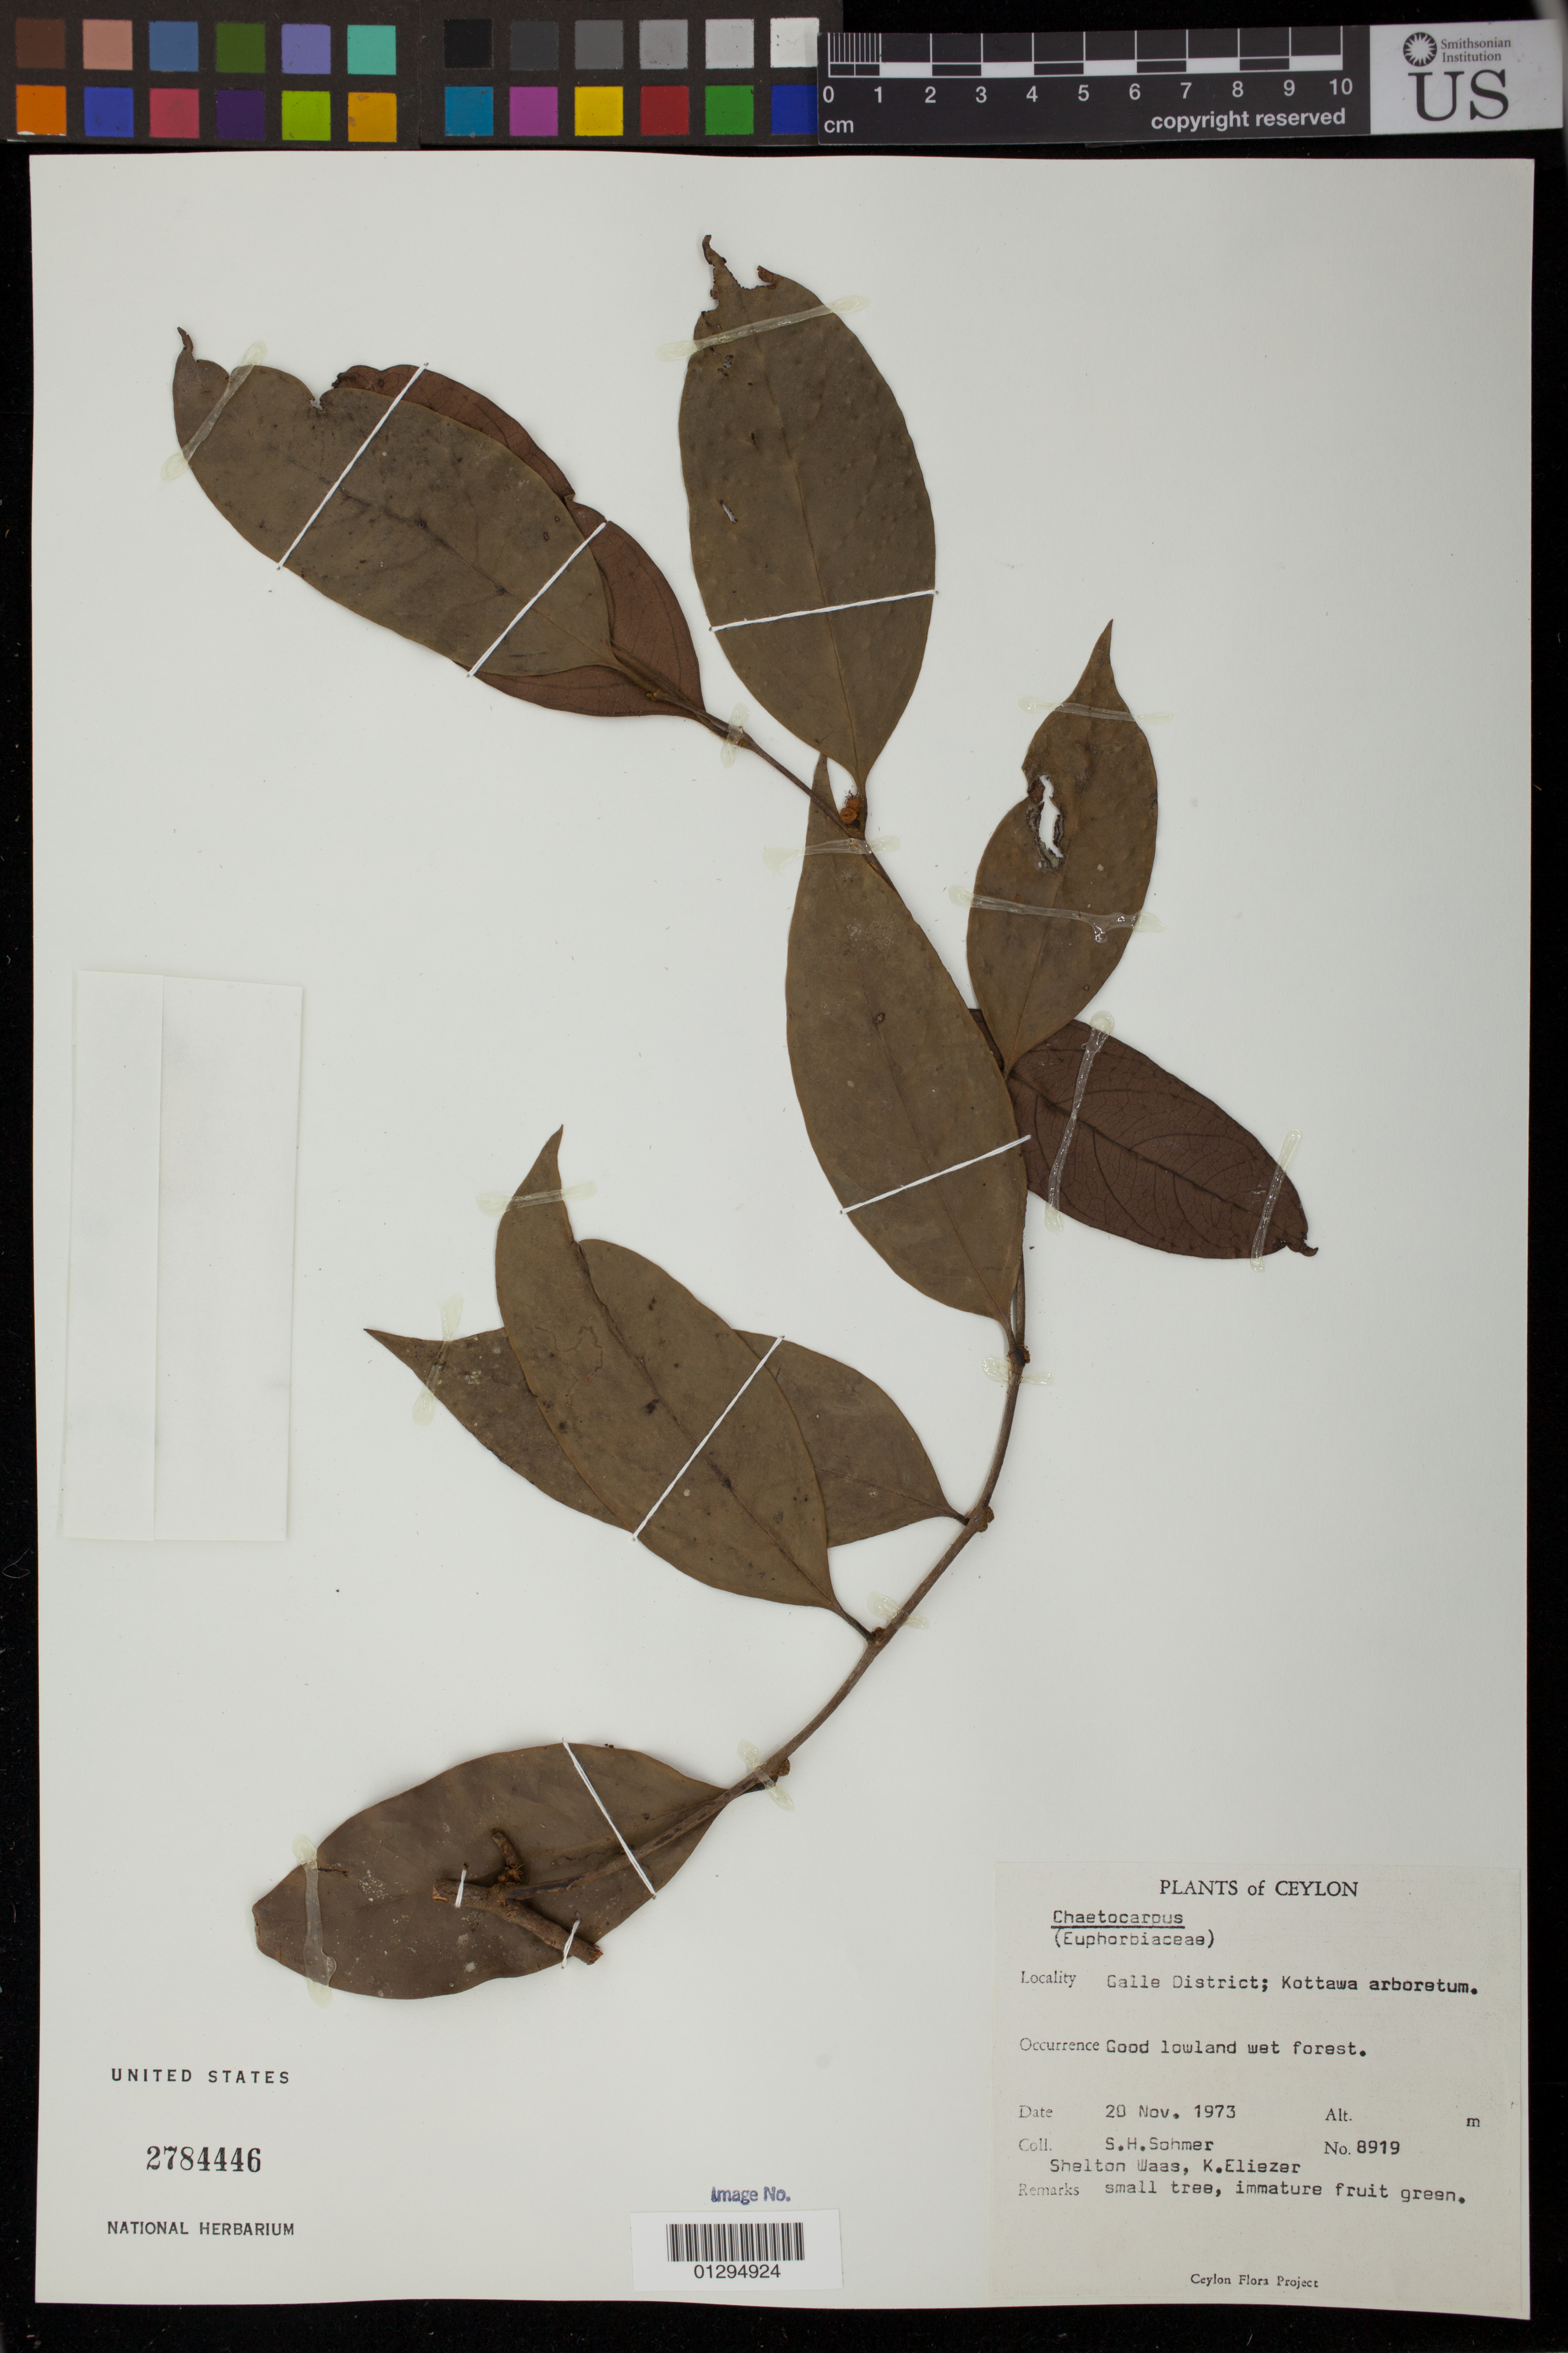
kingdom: Plantae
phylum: Tracheophyta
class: Magnoliopsida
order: Malpighiales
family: Peraceae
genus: Chaetocarpus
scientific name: Chaetocarpus sp.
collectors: S. H. Sohmer, S. Waas & K. Eliezer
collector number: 8919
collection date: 1973-11-20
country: Sri Lanka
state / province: Southern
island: Ceylon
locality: Galle District; Kottawa arboretum.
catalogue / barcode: US 2784446